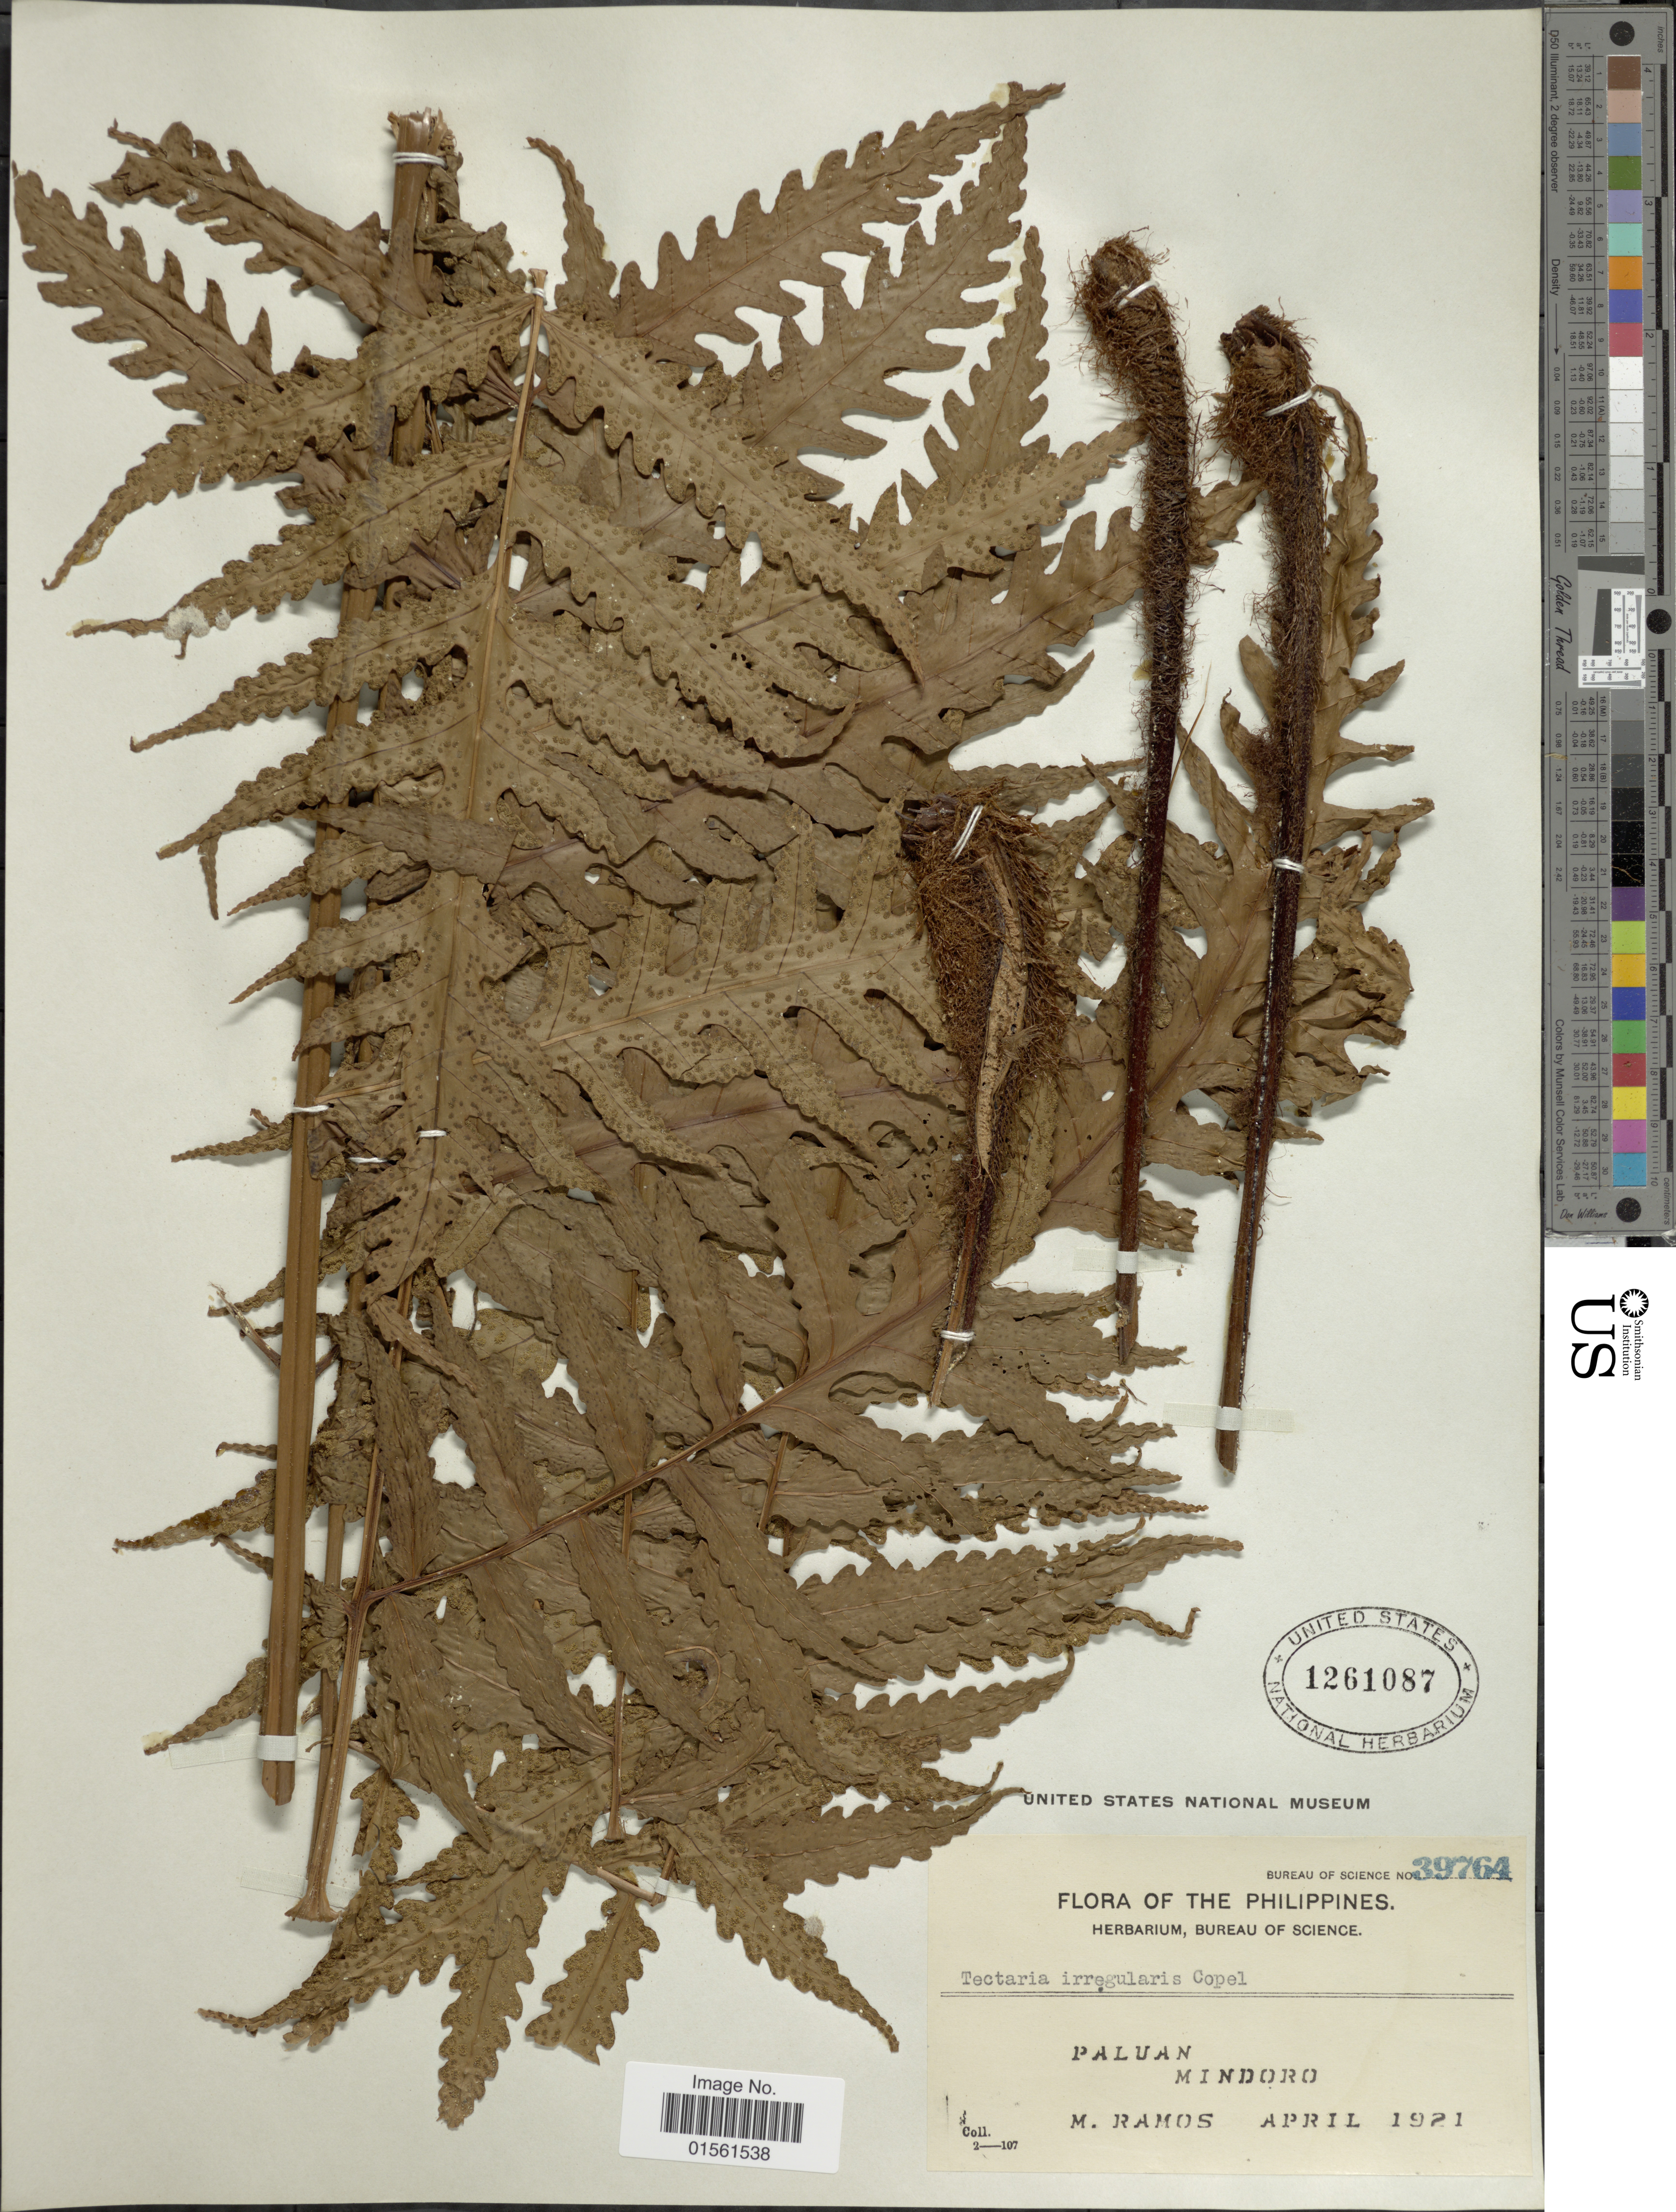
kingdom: Plantae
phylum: Tracheophyta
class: Polypodiopsida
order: Polypodiales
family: Dryopteridaceae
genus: Pleocnemia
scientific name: Pleocnemia brongniartii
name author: (Bory) Holttum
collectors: M. Ramos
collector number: Bureau of Science 39764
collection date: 1921-04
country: Philippines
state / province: Mimaropa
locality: Paluan, Mindoro.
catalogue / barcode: US 1261087